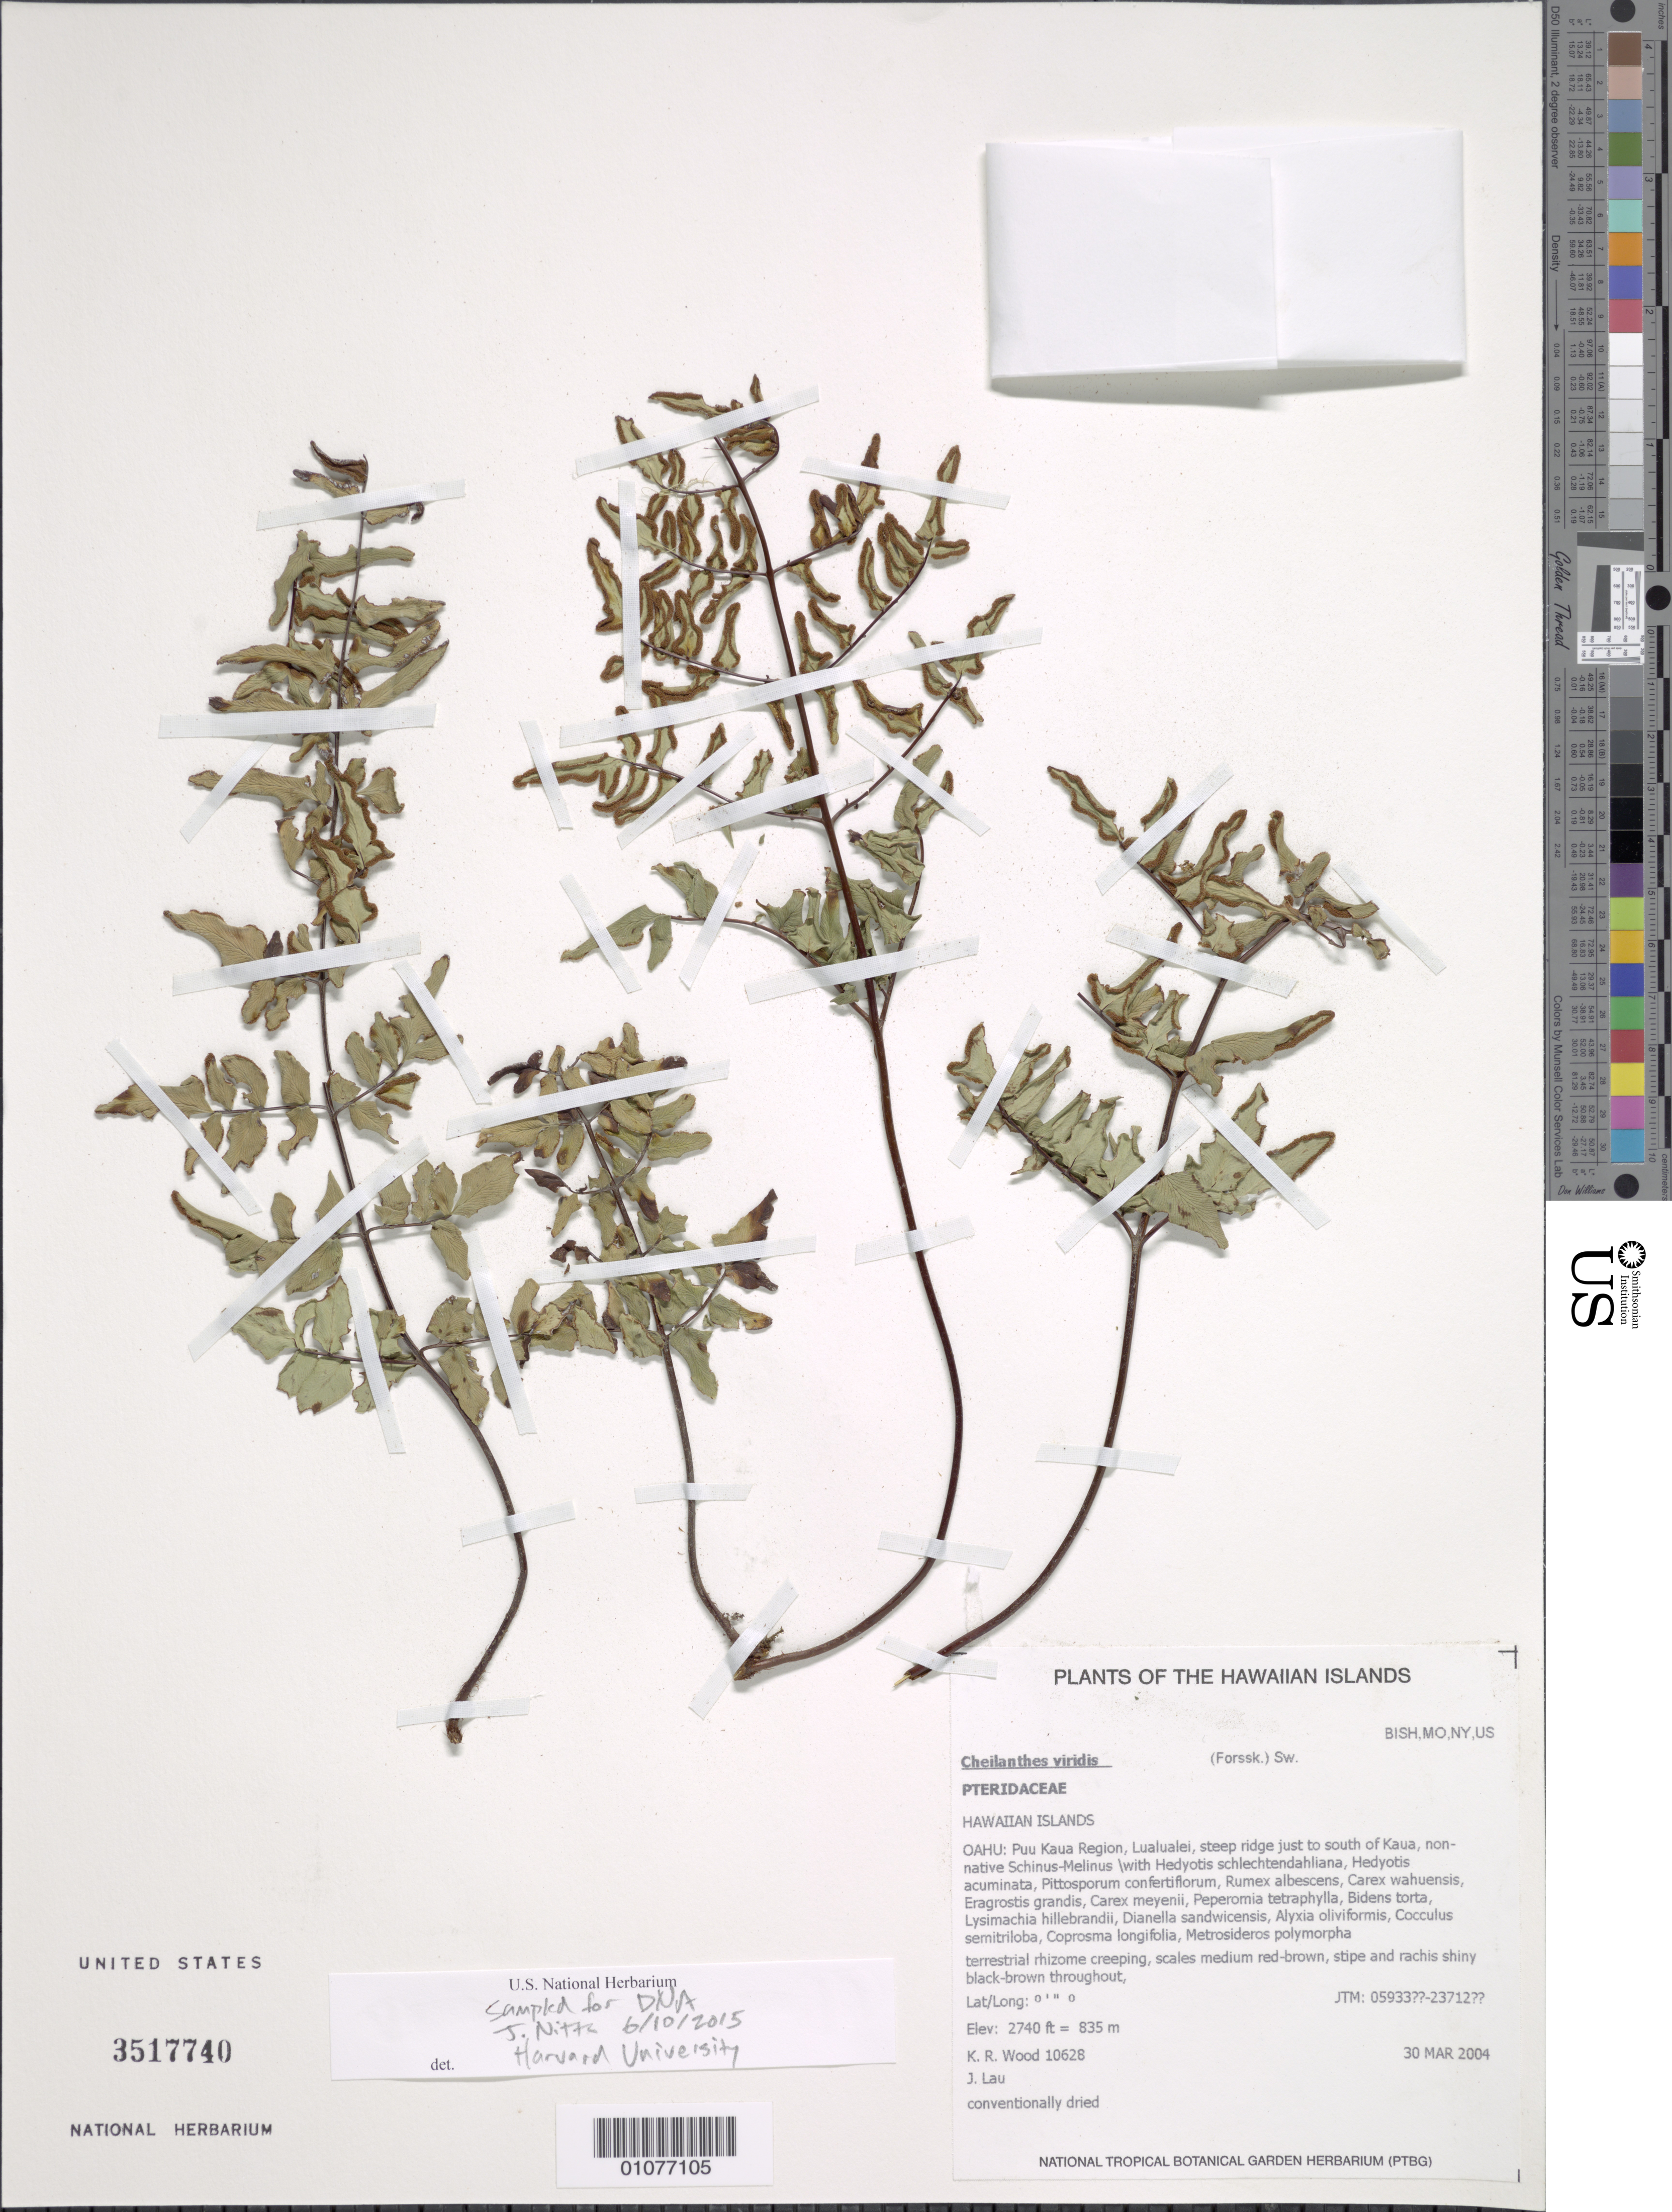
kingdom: Plantae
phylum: Tracheophyta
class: Polypodiopsida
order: Polypodiales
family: Pteridaceae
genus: Cheilanthes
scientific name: Cheilanthes viridis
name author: (Forssk.) Sw.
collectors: K. R. Wood & J. Lau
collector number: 10628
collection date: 2004-03-30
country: United States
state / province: Hawaii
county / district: Honolulu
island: Oahu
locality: Puu Kaua Region, Lualualei, steep ridge just to S of Kaua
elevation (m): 835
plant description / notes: Conventionally dried.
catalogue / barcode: US 3517740